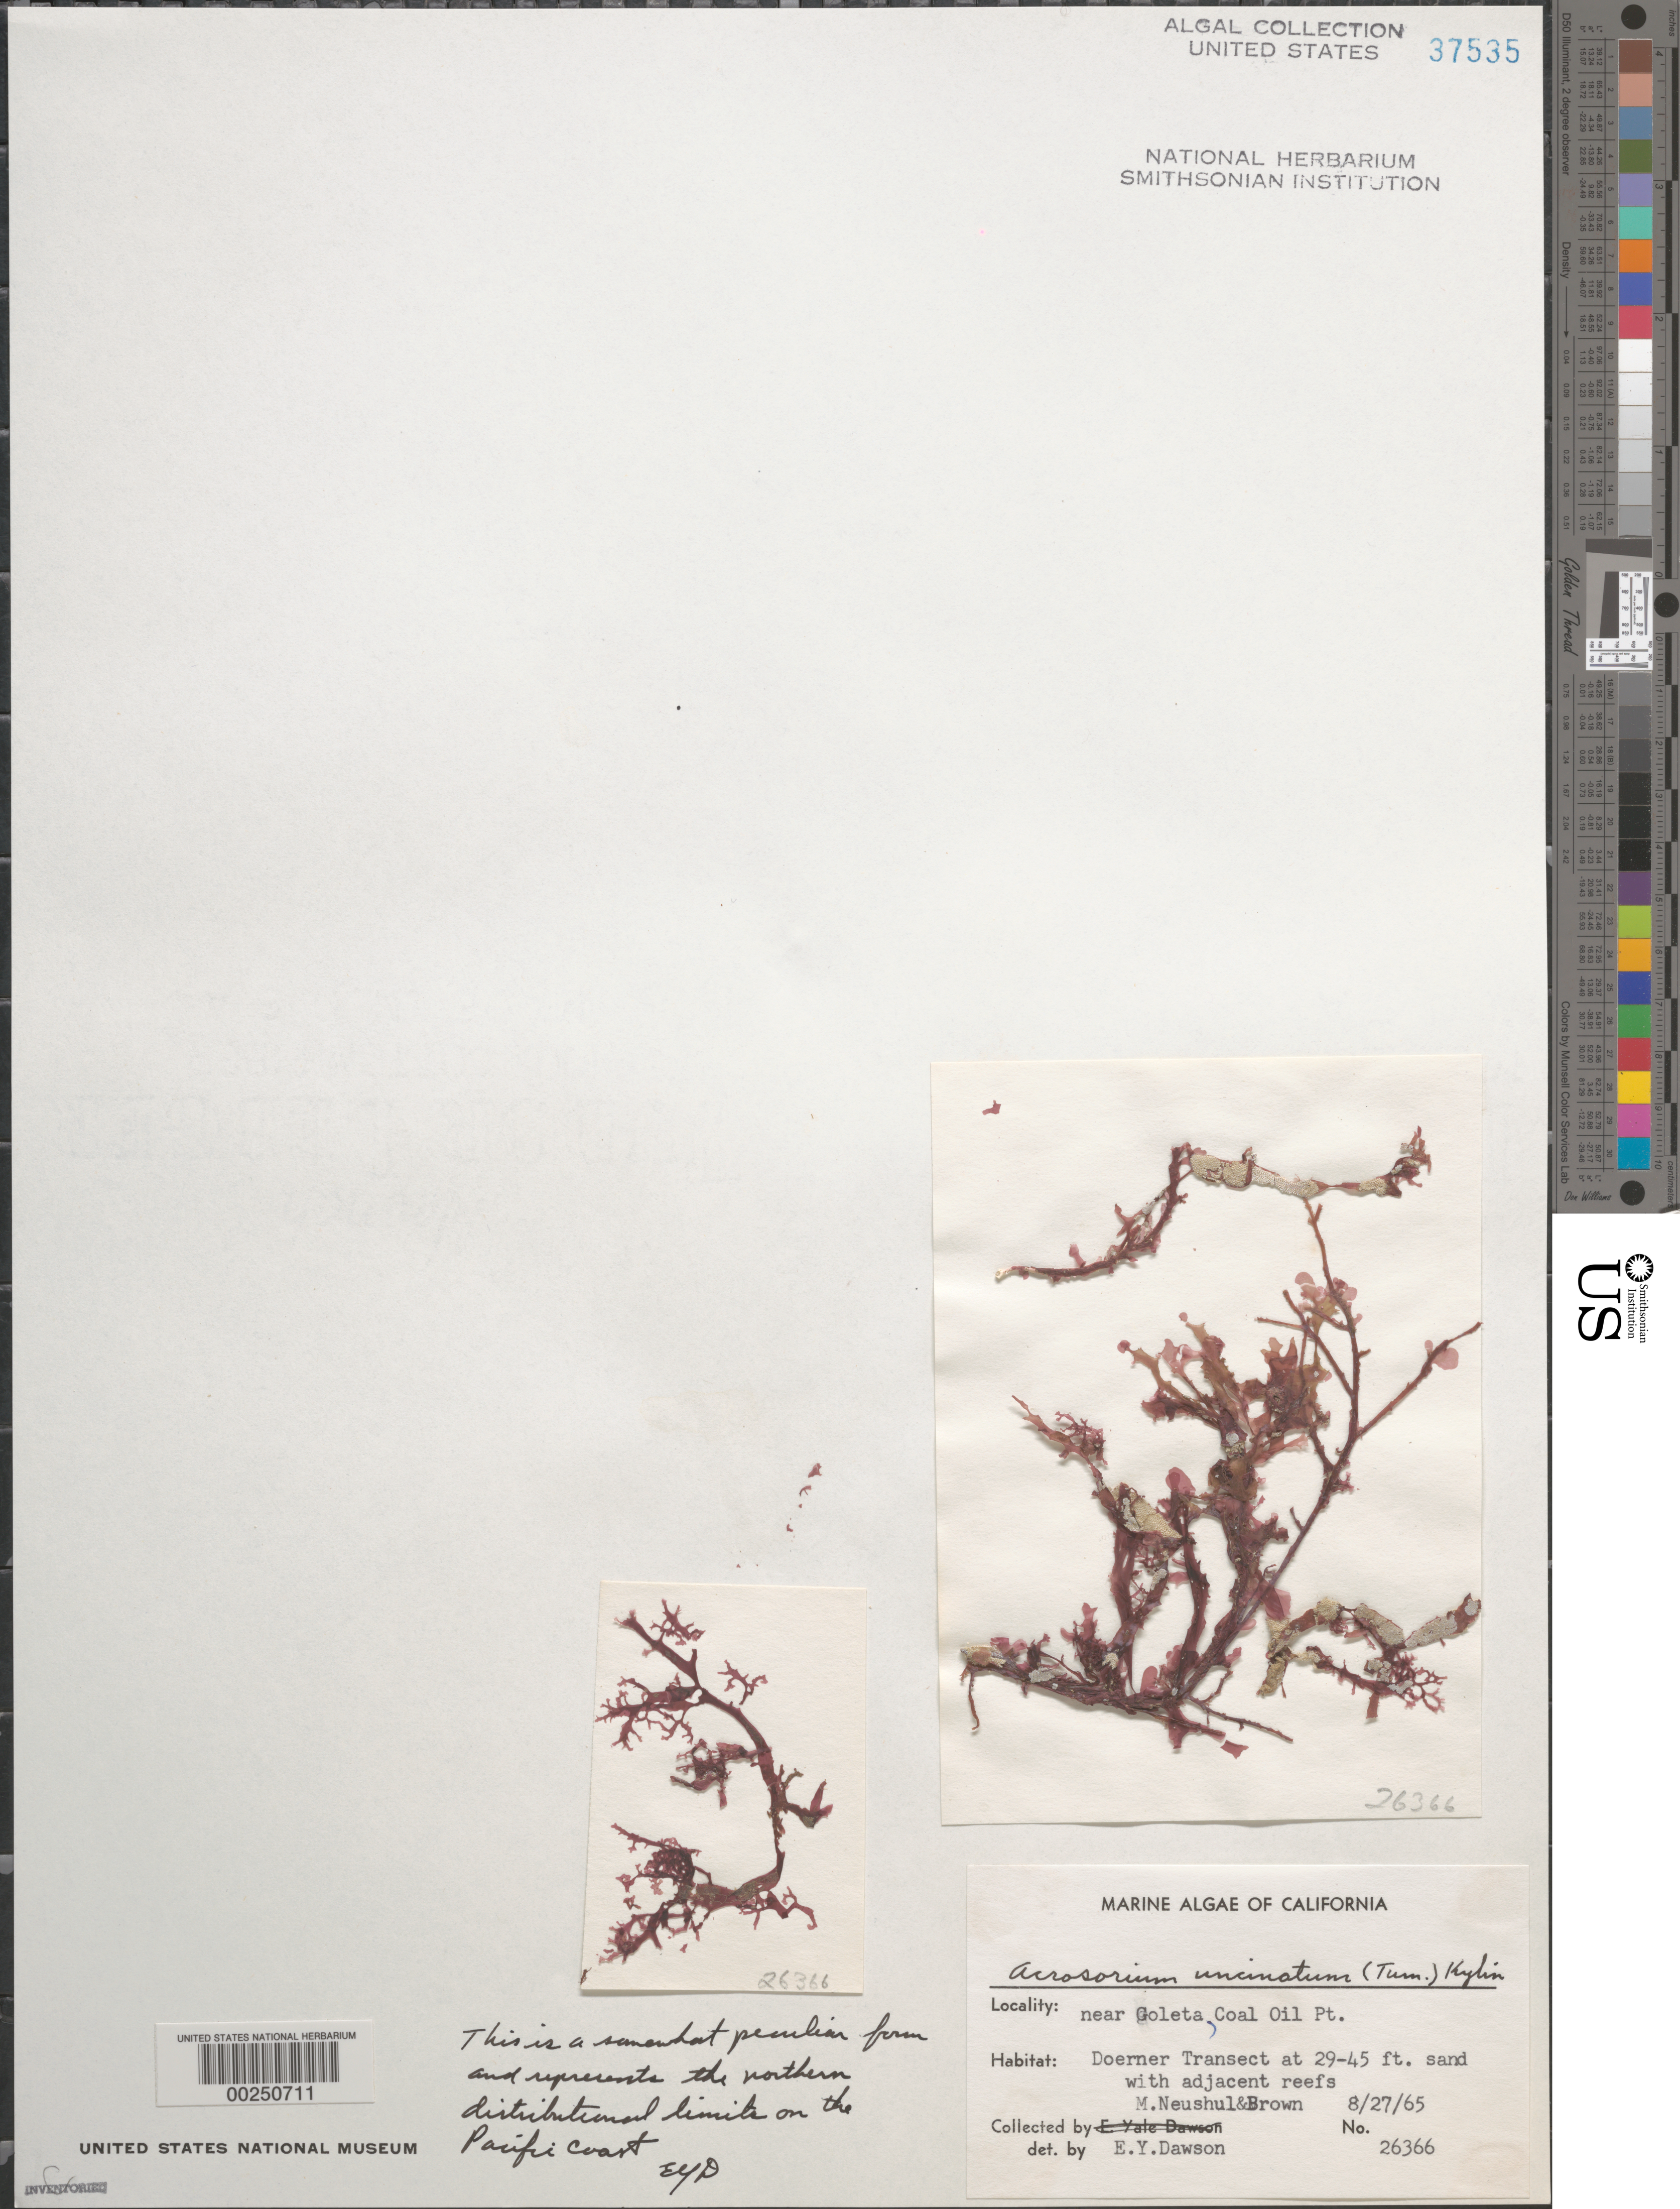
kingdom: Plantae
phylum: Rhodophyta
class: Florideophyceae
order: Ceramiales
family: Delesseriaceae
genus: Cryptopleura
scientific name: Cryptopleura ramosa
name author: (Huds.) L.M. Newton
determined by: Algae name updating Project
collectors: M. Neushul & D. Brown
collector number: EYD 26366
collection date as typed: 27 Aug 1965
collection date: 1965-08-27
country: United States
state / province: California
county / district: Santa Barbara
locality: Coal Oil Point, near Goleta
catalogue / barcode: US 37535